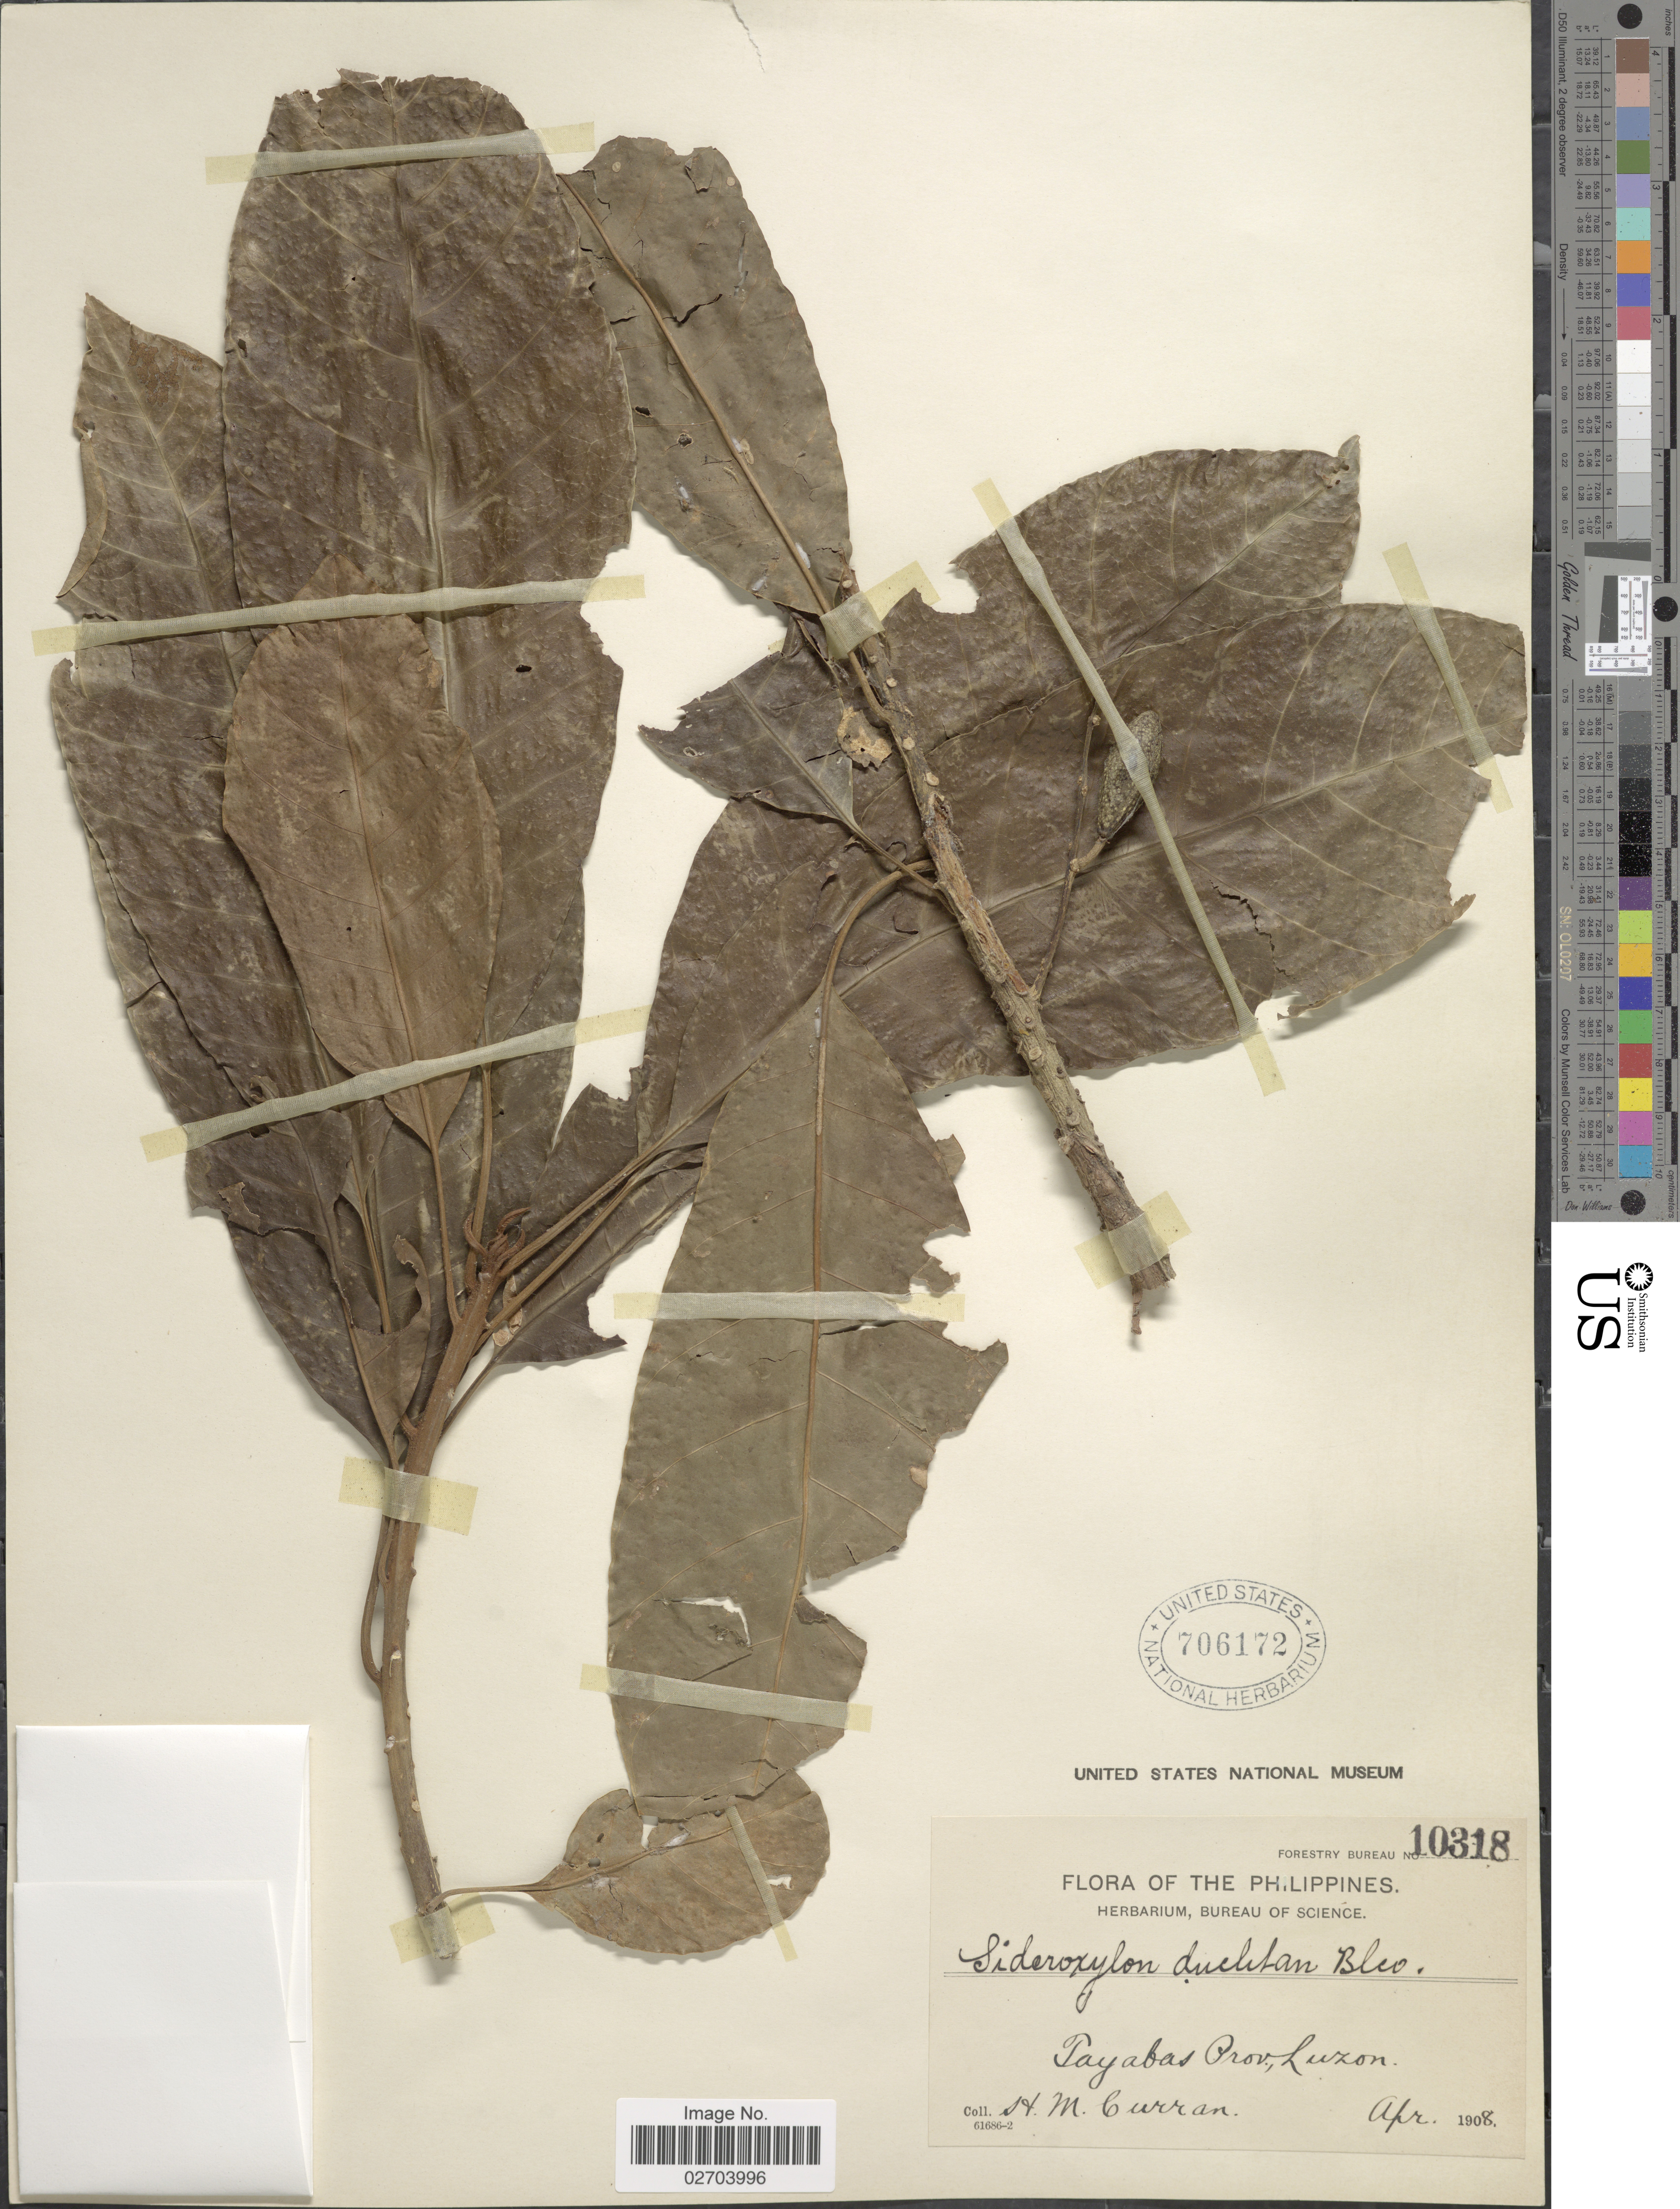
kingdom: Plantae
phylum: Tracheophyta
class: Magnoliopsida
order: Ericales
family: Sapotaceae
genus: Sideroxylon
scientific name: Sideroxylon duclitan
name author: Blanco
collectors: H. M. Curran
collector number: Forestry Bureau 10318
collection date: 1908-04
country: Philippines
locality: Tayabas Prov. Luzon.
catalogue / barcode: US 706172